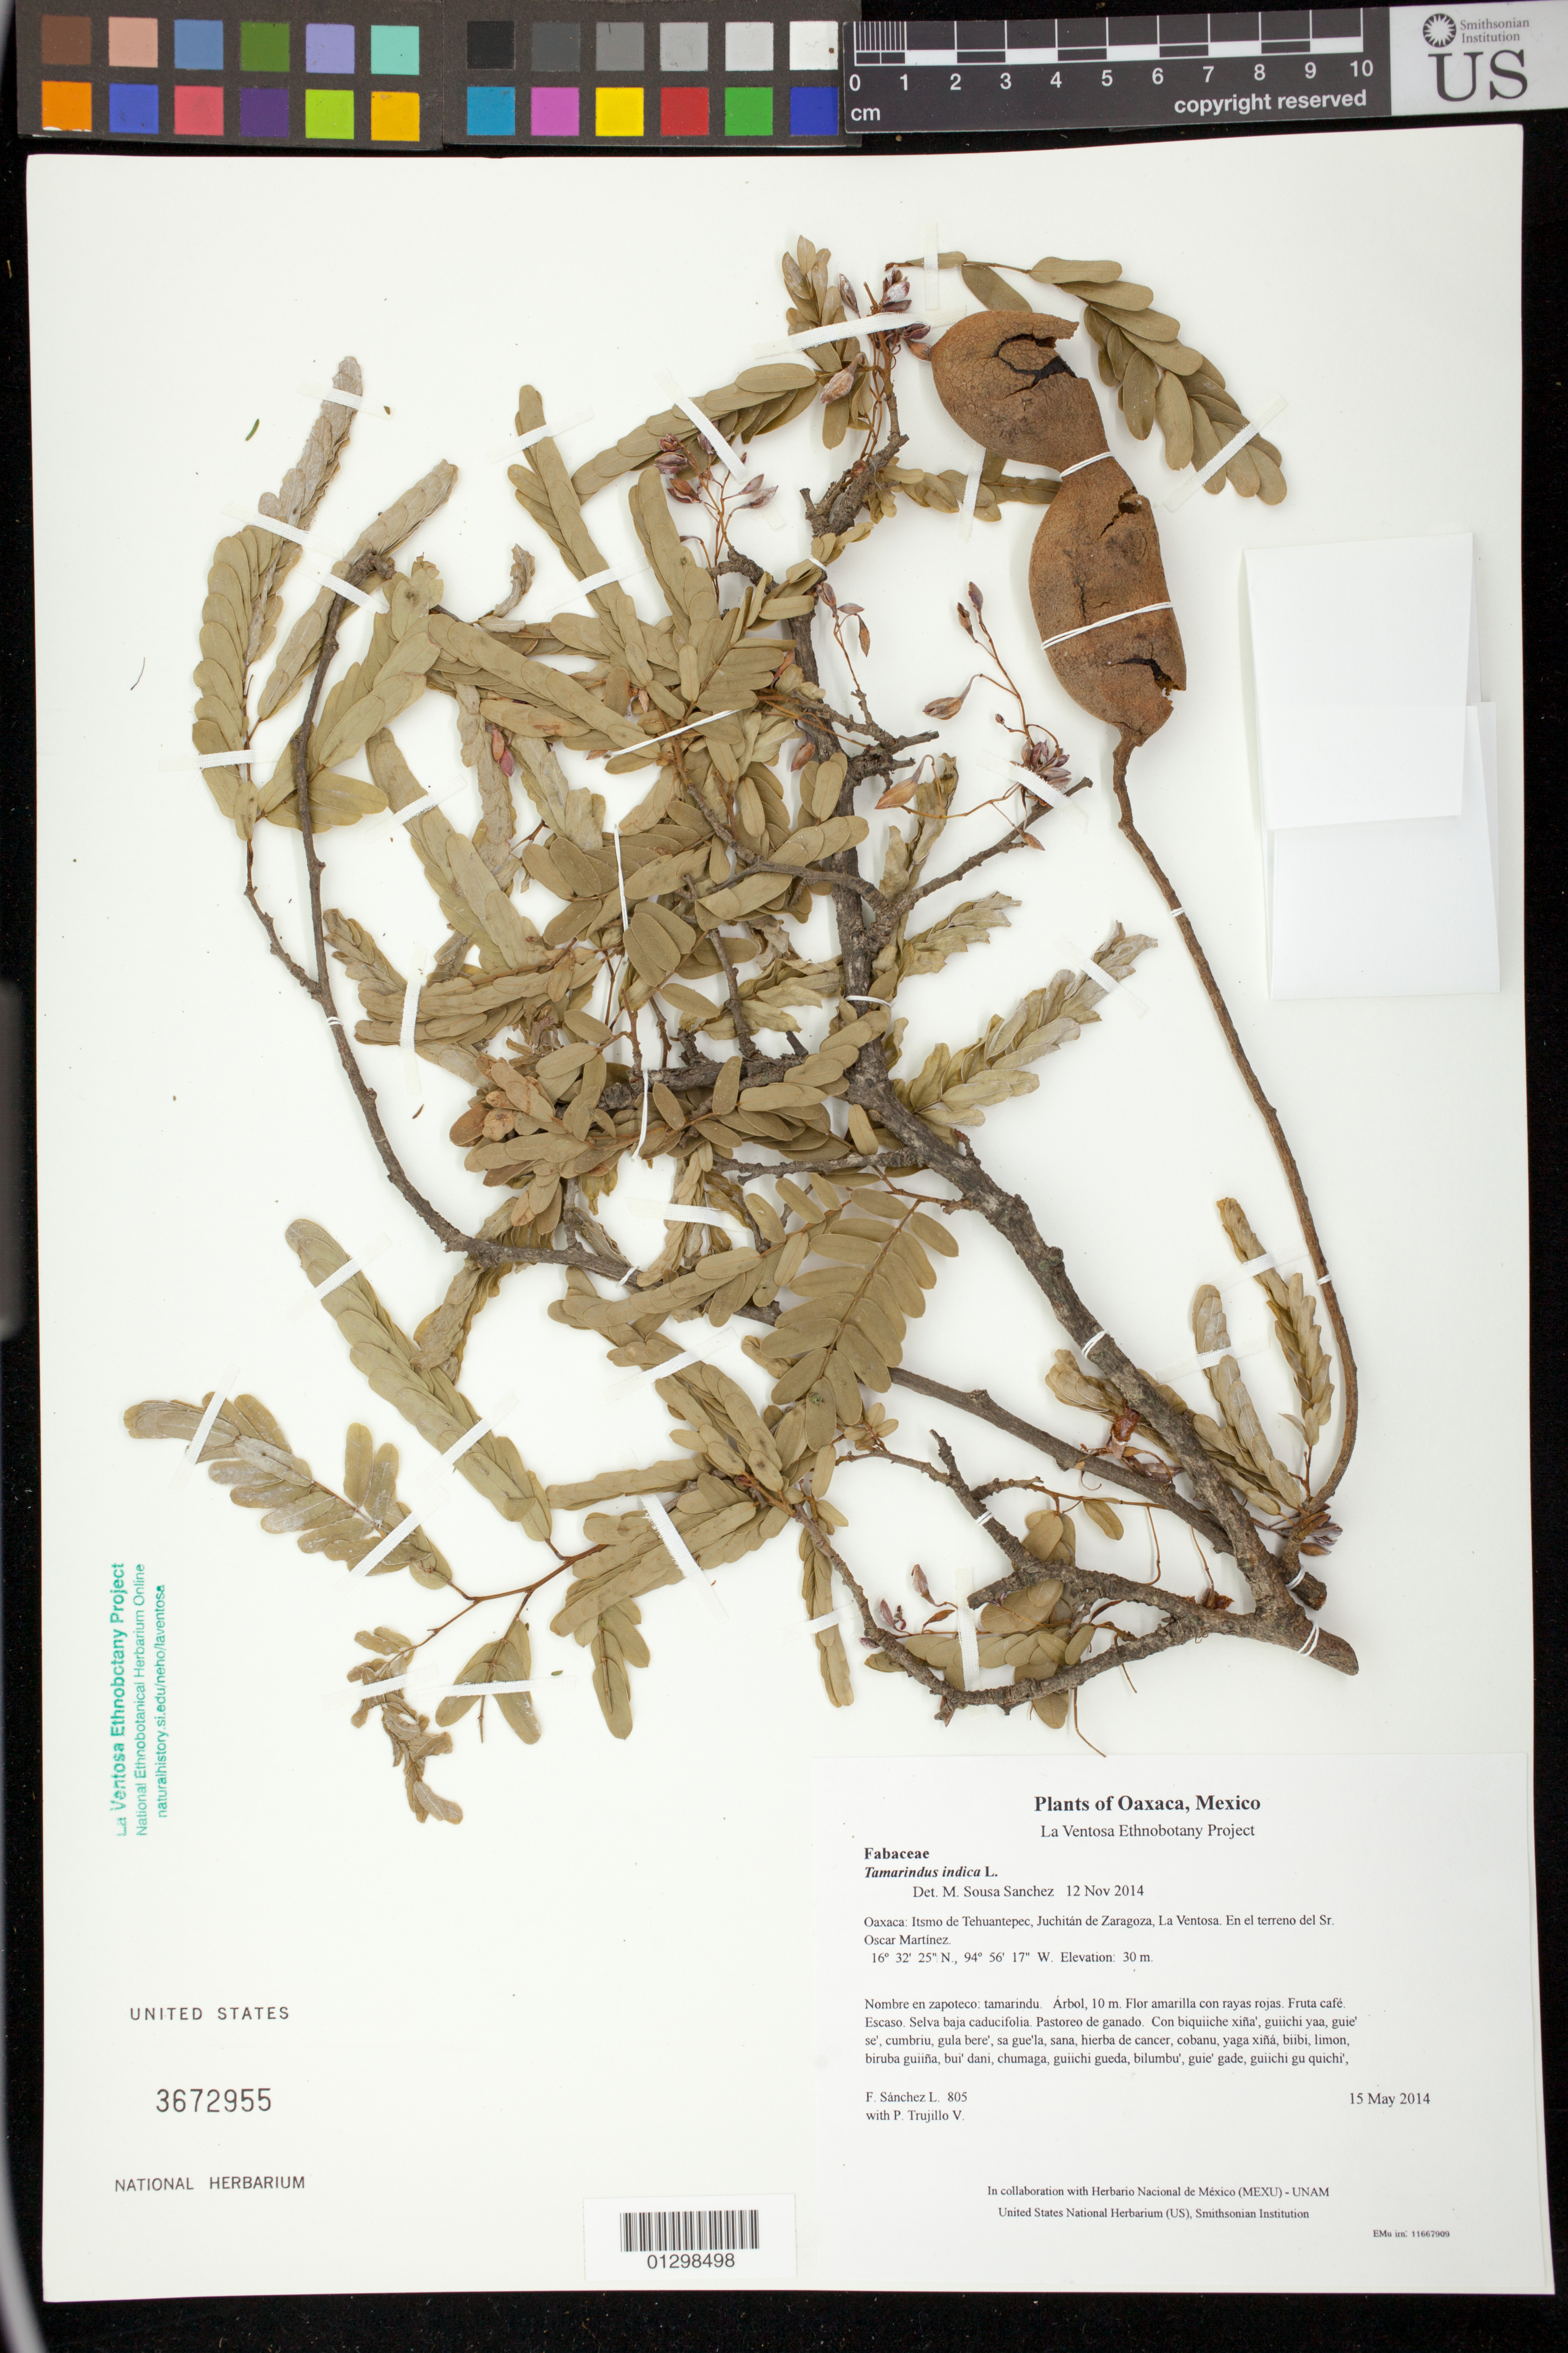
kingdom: Plantae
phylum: Tracheophyta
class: Magnoliopsida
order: Fabales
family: Fabaceae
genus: Tamarindus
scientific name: Tamarindus indica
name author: L.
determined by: Sousa S., Mario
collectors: F. Sánchez L. & P. Trujillo V.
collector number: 805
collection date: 2014-05-15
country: Mexico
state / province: Oaxaca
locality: Itsmo de Tehuantepec, Juchitán de Zaragoza, La Ventosa. En el terreno del Sr. Oscar Martínez.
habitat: Selva baja caducifolia. Pastoreo de ganado.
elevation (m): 30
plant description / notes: JEBOT, MEXU, SERO, US; Yaga. 10 m. Guie' naguchi ne raya naxiña'. Cuaananaxhi namuu. Huaxie'.; tamarindo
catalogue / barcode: US 3672955